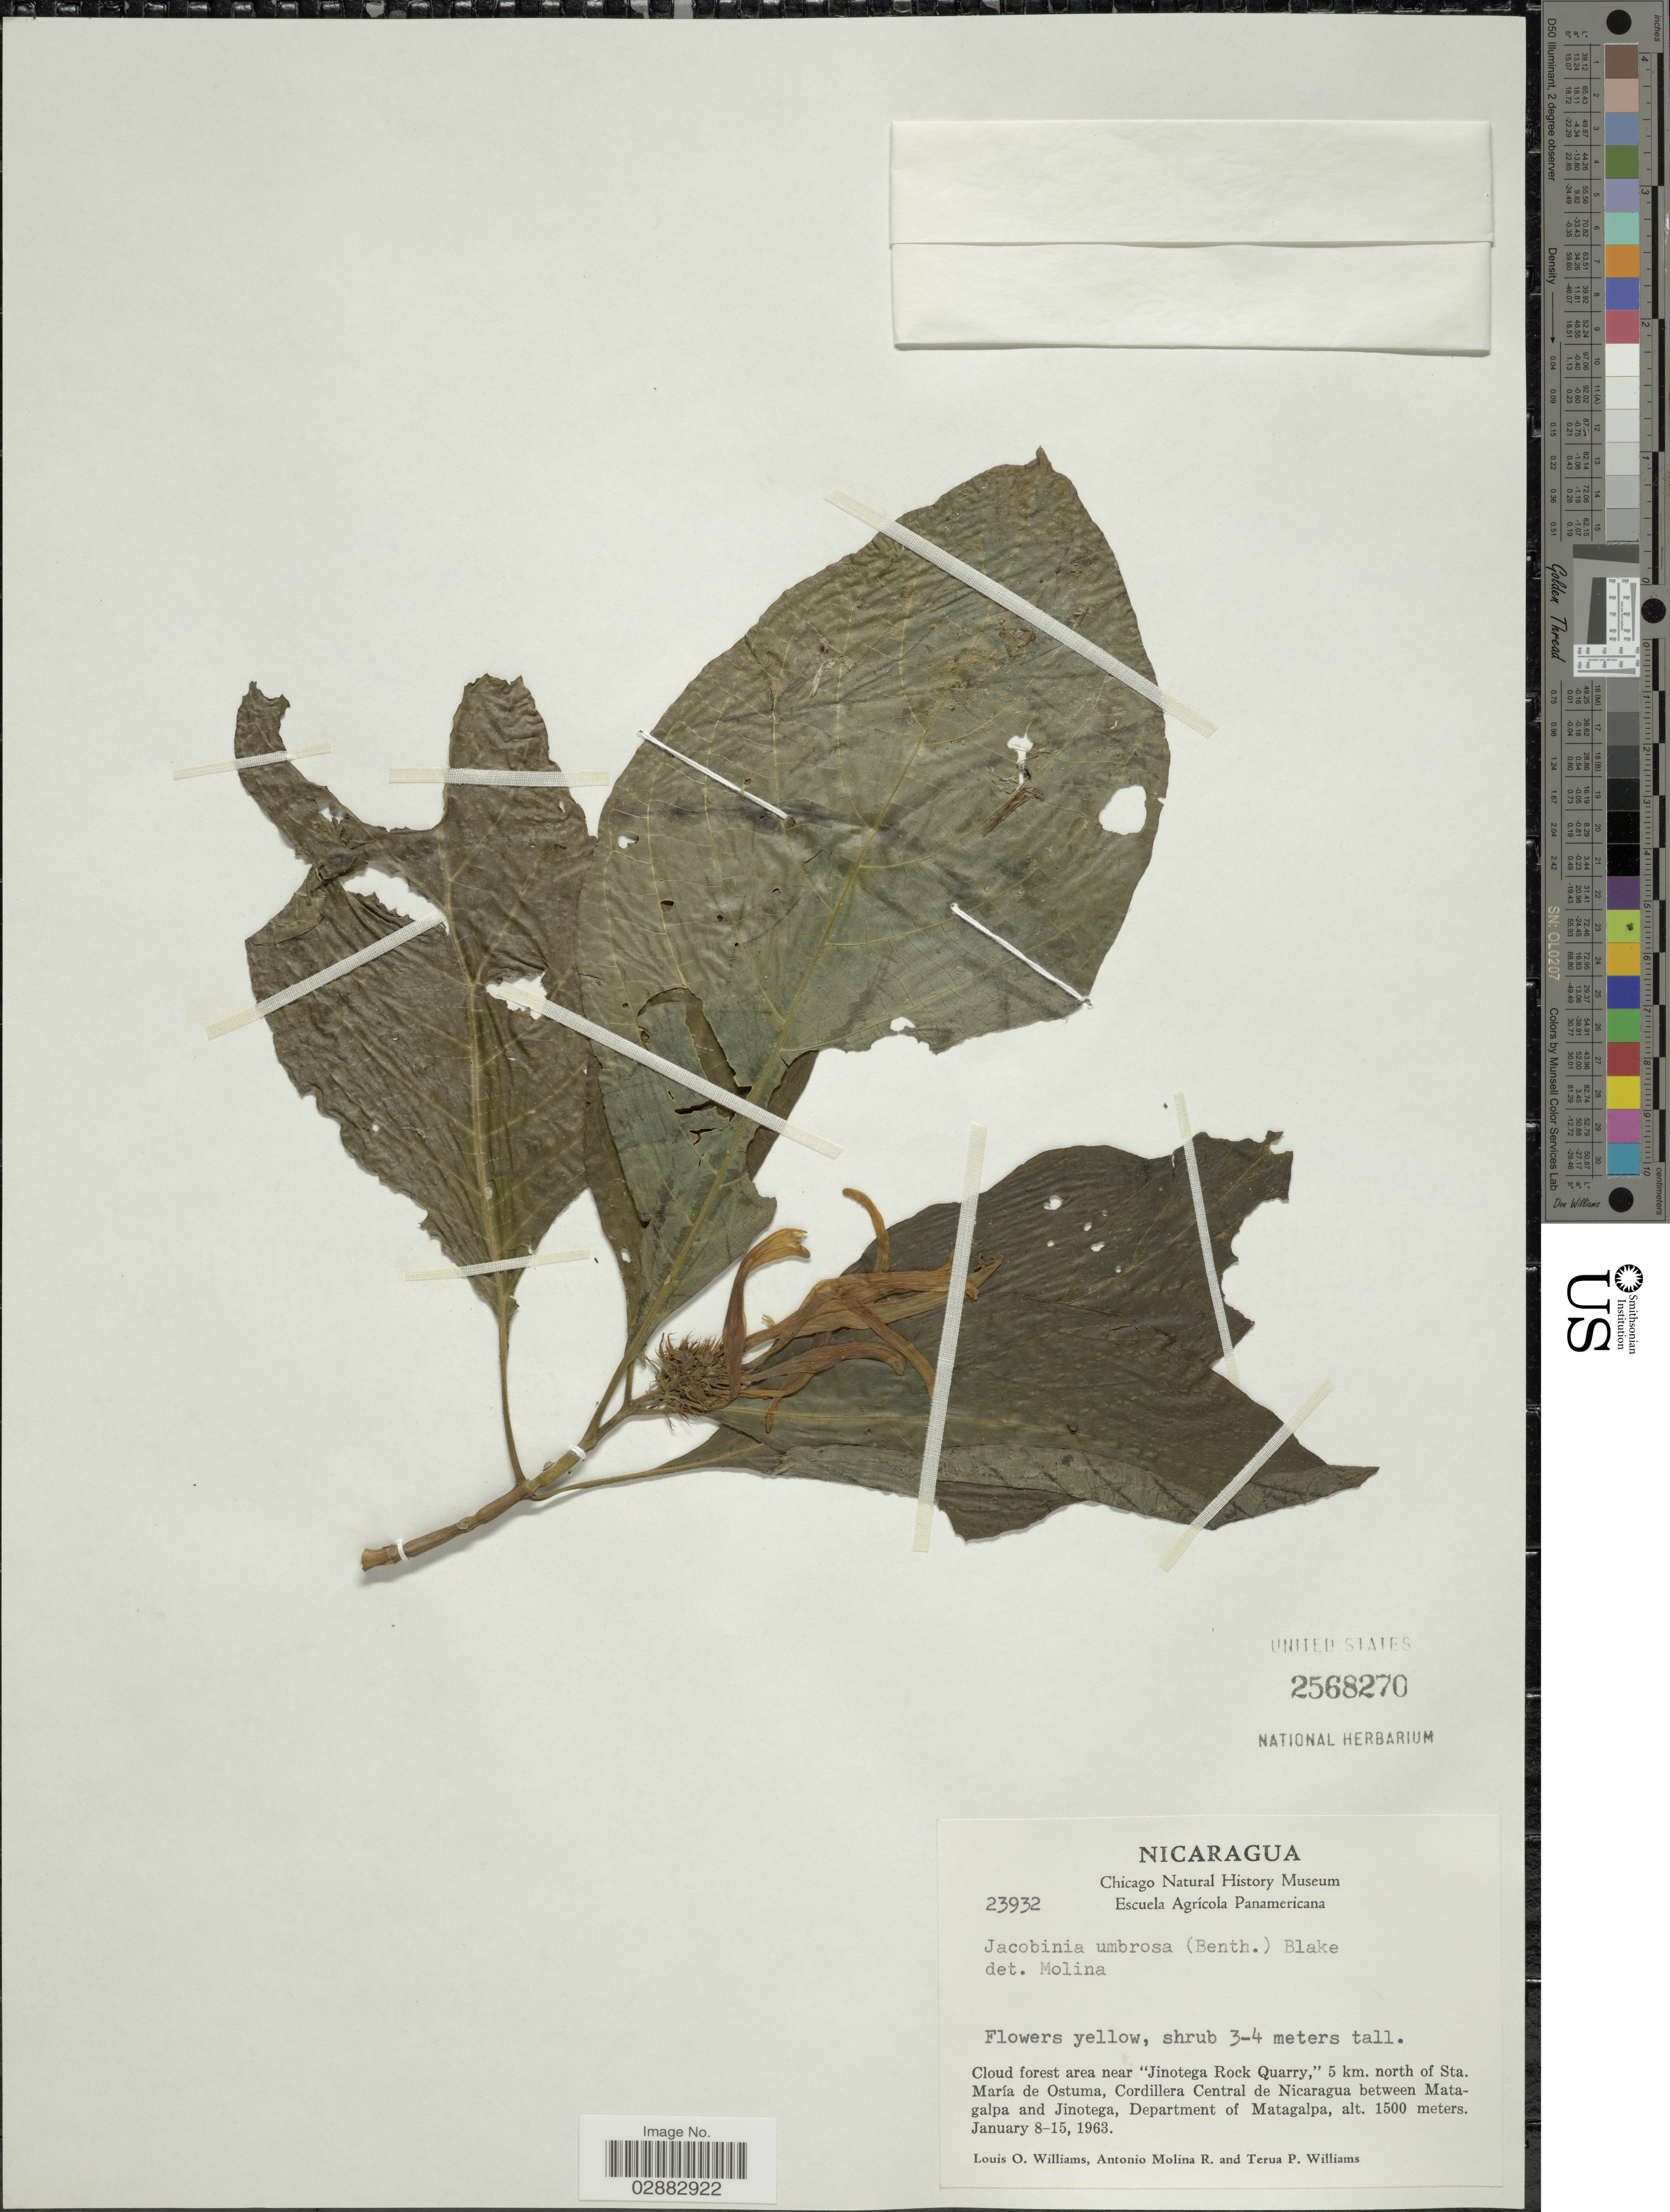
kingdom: Plantae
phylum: Tracheophyta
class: Magnoliopsida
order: Lamiales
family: Acanthaceae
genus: Jacobinia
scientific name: Jacobinia umbrosa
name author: (Benth.) S.F. Blake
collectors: L. O. Williams, A. Molina R. & T. Williams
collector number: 23932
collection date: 1963-01-08/1963-01-15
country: Nicaragua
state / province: Matagalpa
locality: Cloud forest area near "Jinotega Rock Quarry," 5 km. north of Sta. María de Ostuma, Cordillera Central de Nicaragua between Matagalpa and Jinotega, Department of Matagalpa.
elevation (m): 1500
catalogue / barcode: US 2568270